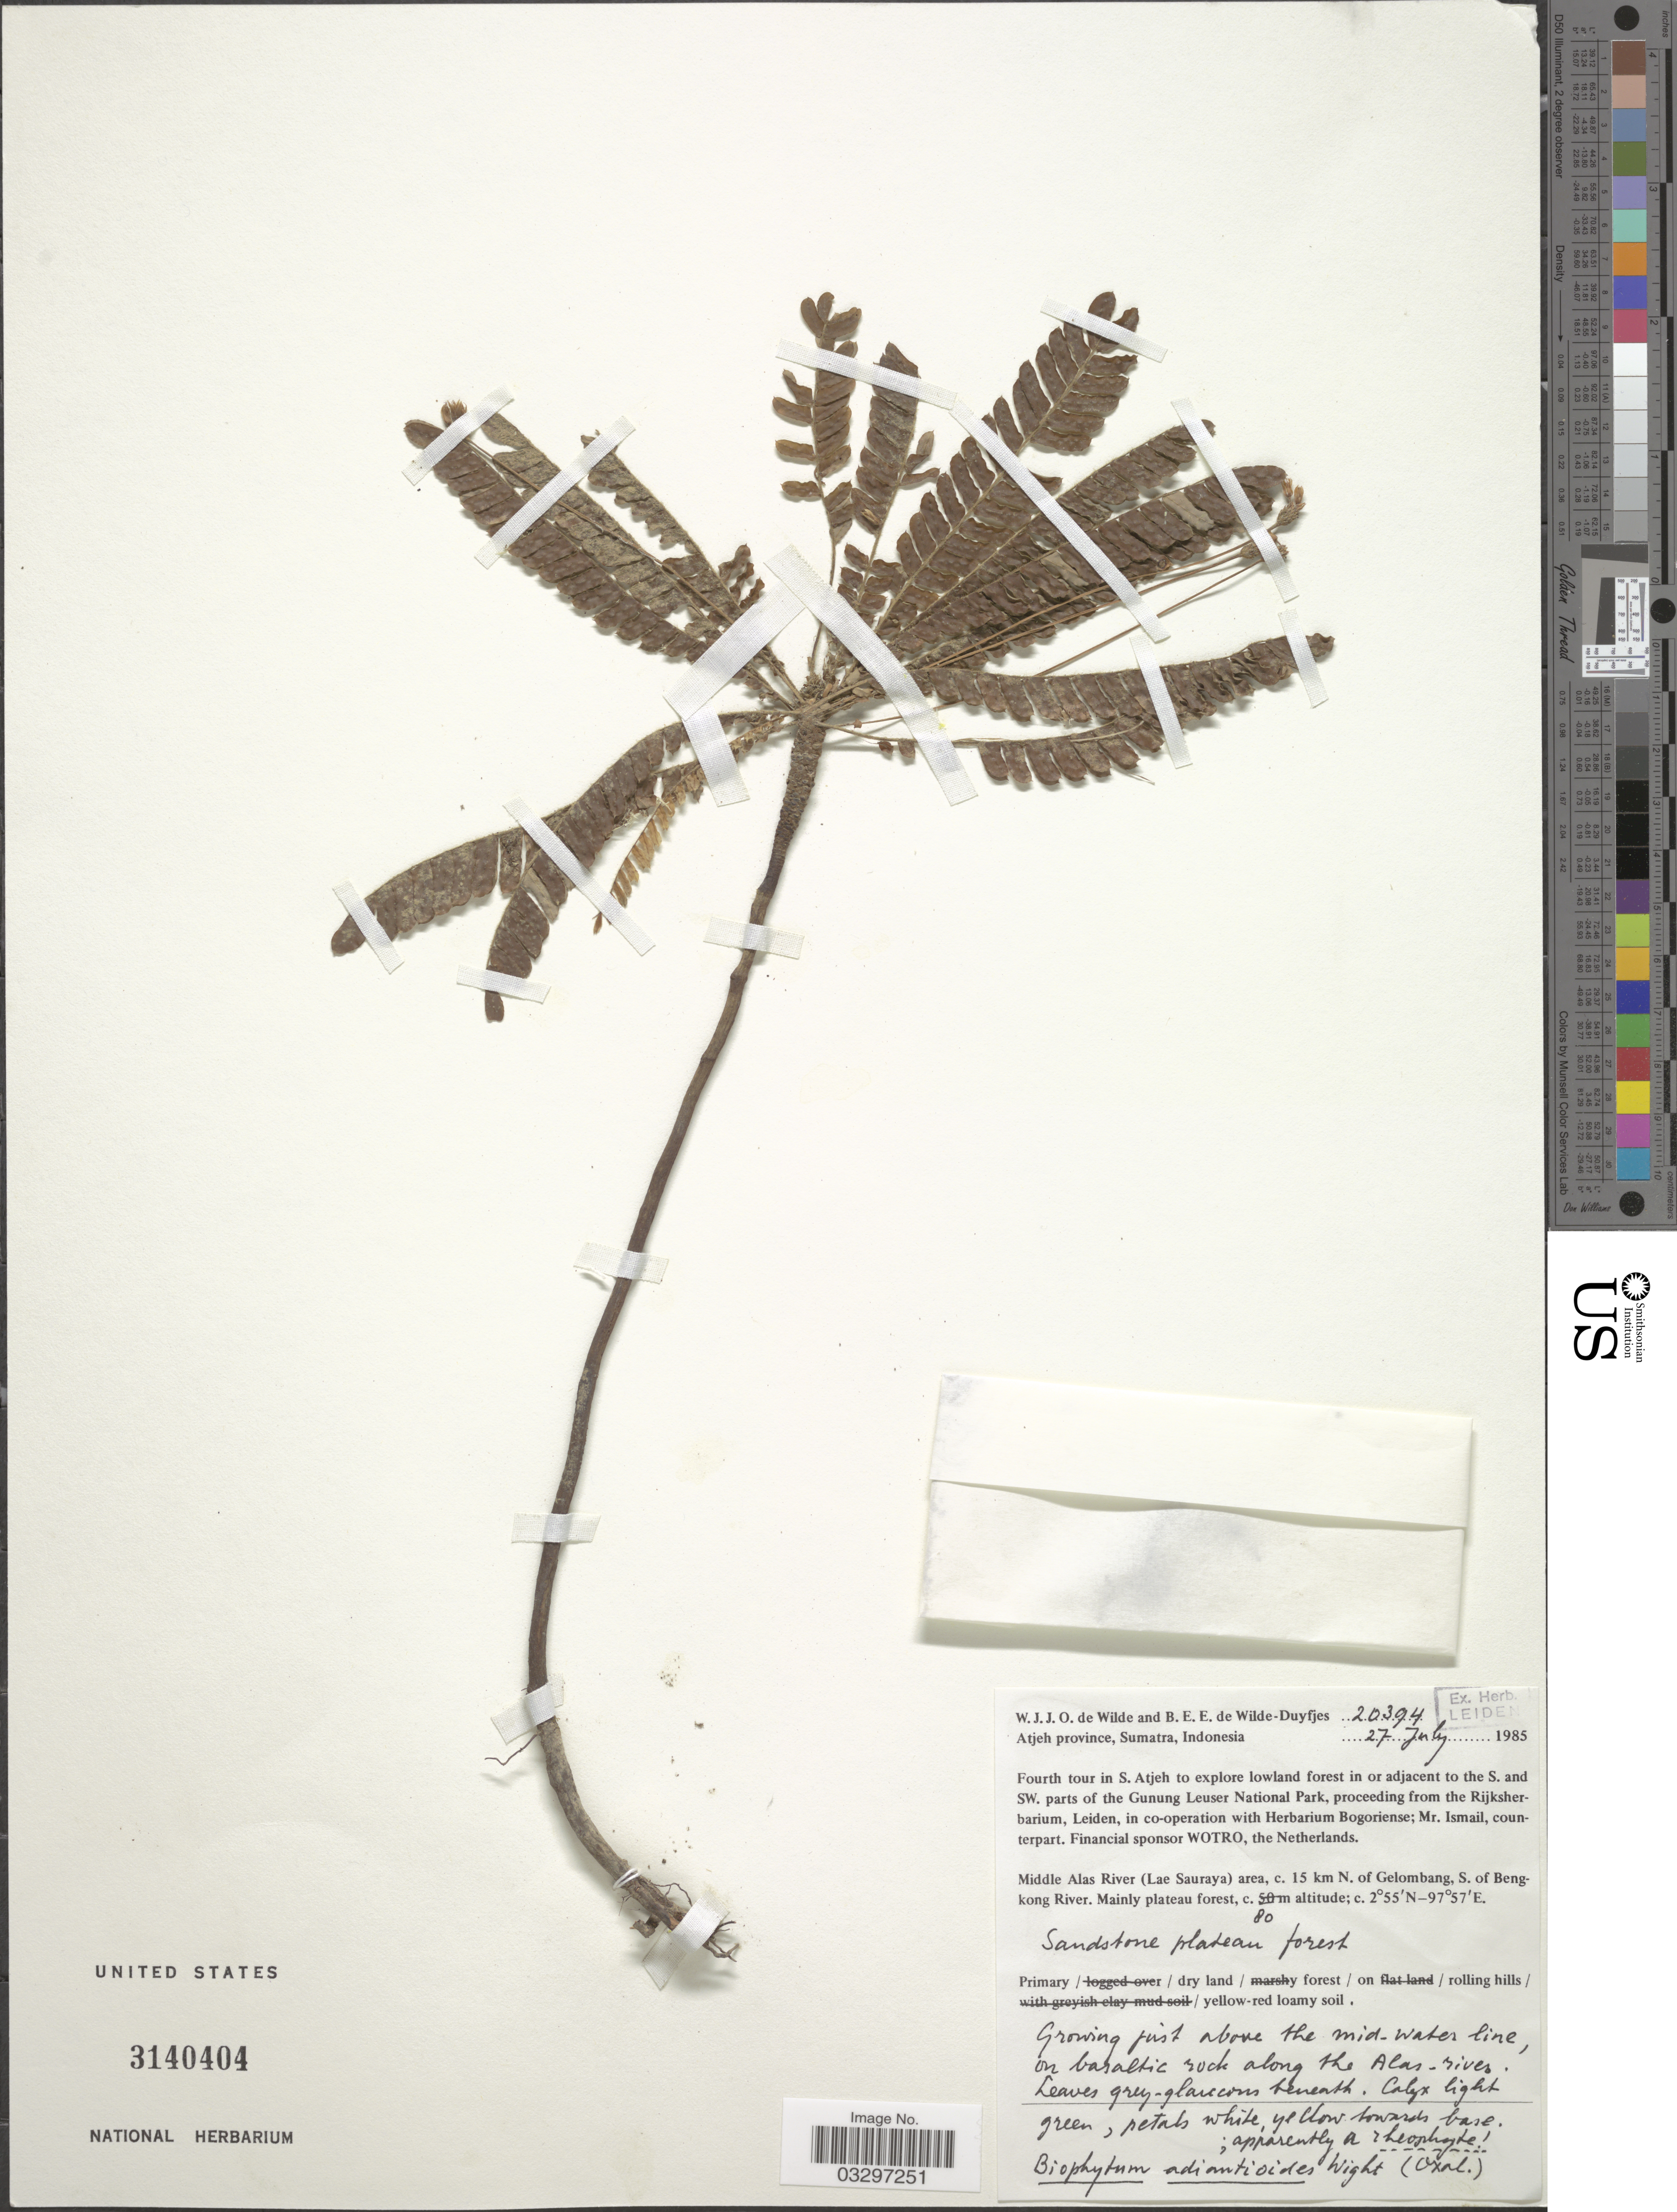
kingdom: Plantae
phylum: Tracheophyta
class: Magnoliopsida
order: Oxalidales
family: Oxalidaceae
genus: Biophytum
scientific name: Biophytum adiantoides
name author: Wight ex Edgew. & Hook. f.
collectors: W. J. de Wilde & B. E. de Wilde-Duyfjes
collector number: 20394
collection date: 1985-07-27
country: Indonesia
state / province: Sumatra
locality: Atjeh province. Fourth tour in S. Atjeh to explore lowland forest in or adjacent to the S. and SW. parts of the Gunung Leuser National Park. Middle Alas River (Lae Sauraya) area, c. 15 km N. of Gelombang, S. of Bengkong River.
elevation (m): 80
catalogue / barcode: US 3140404